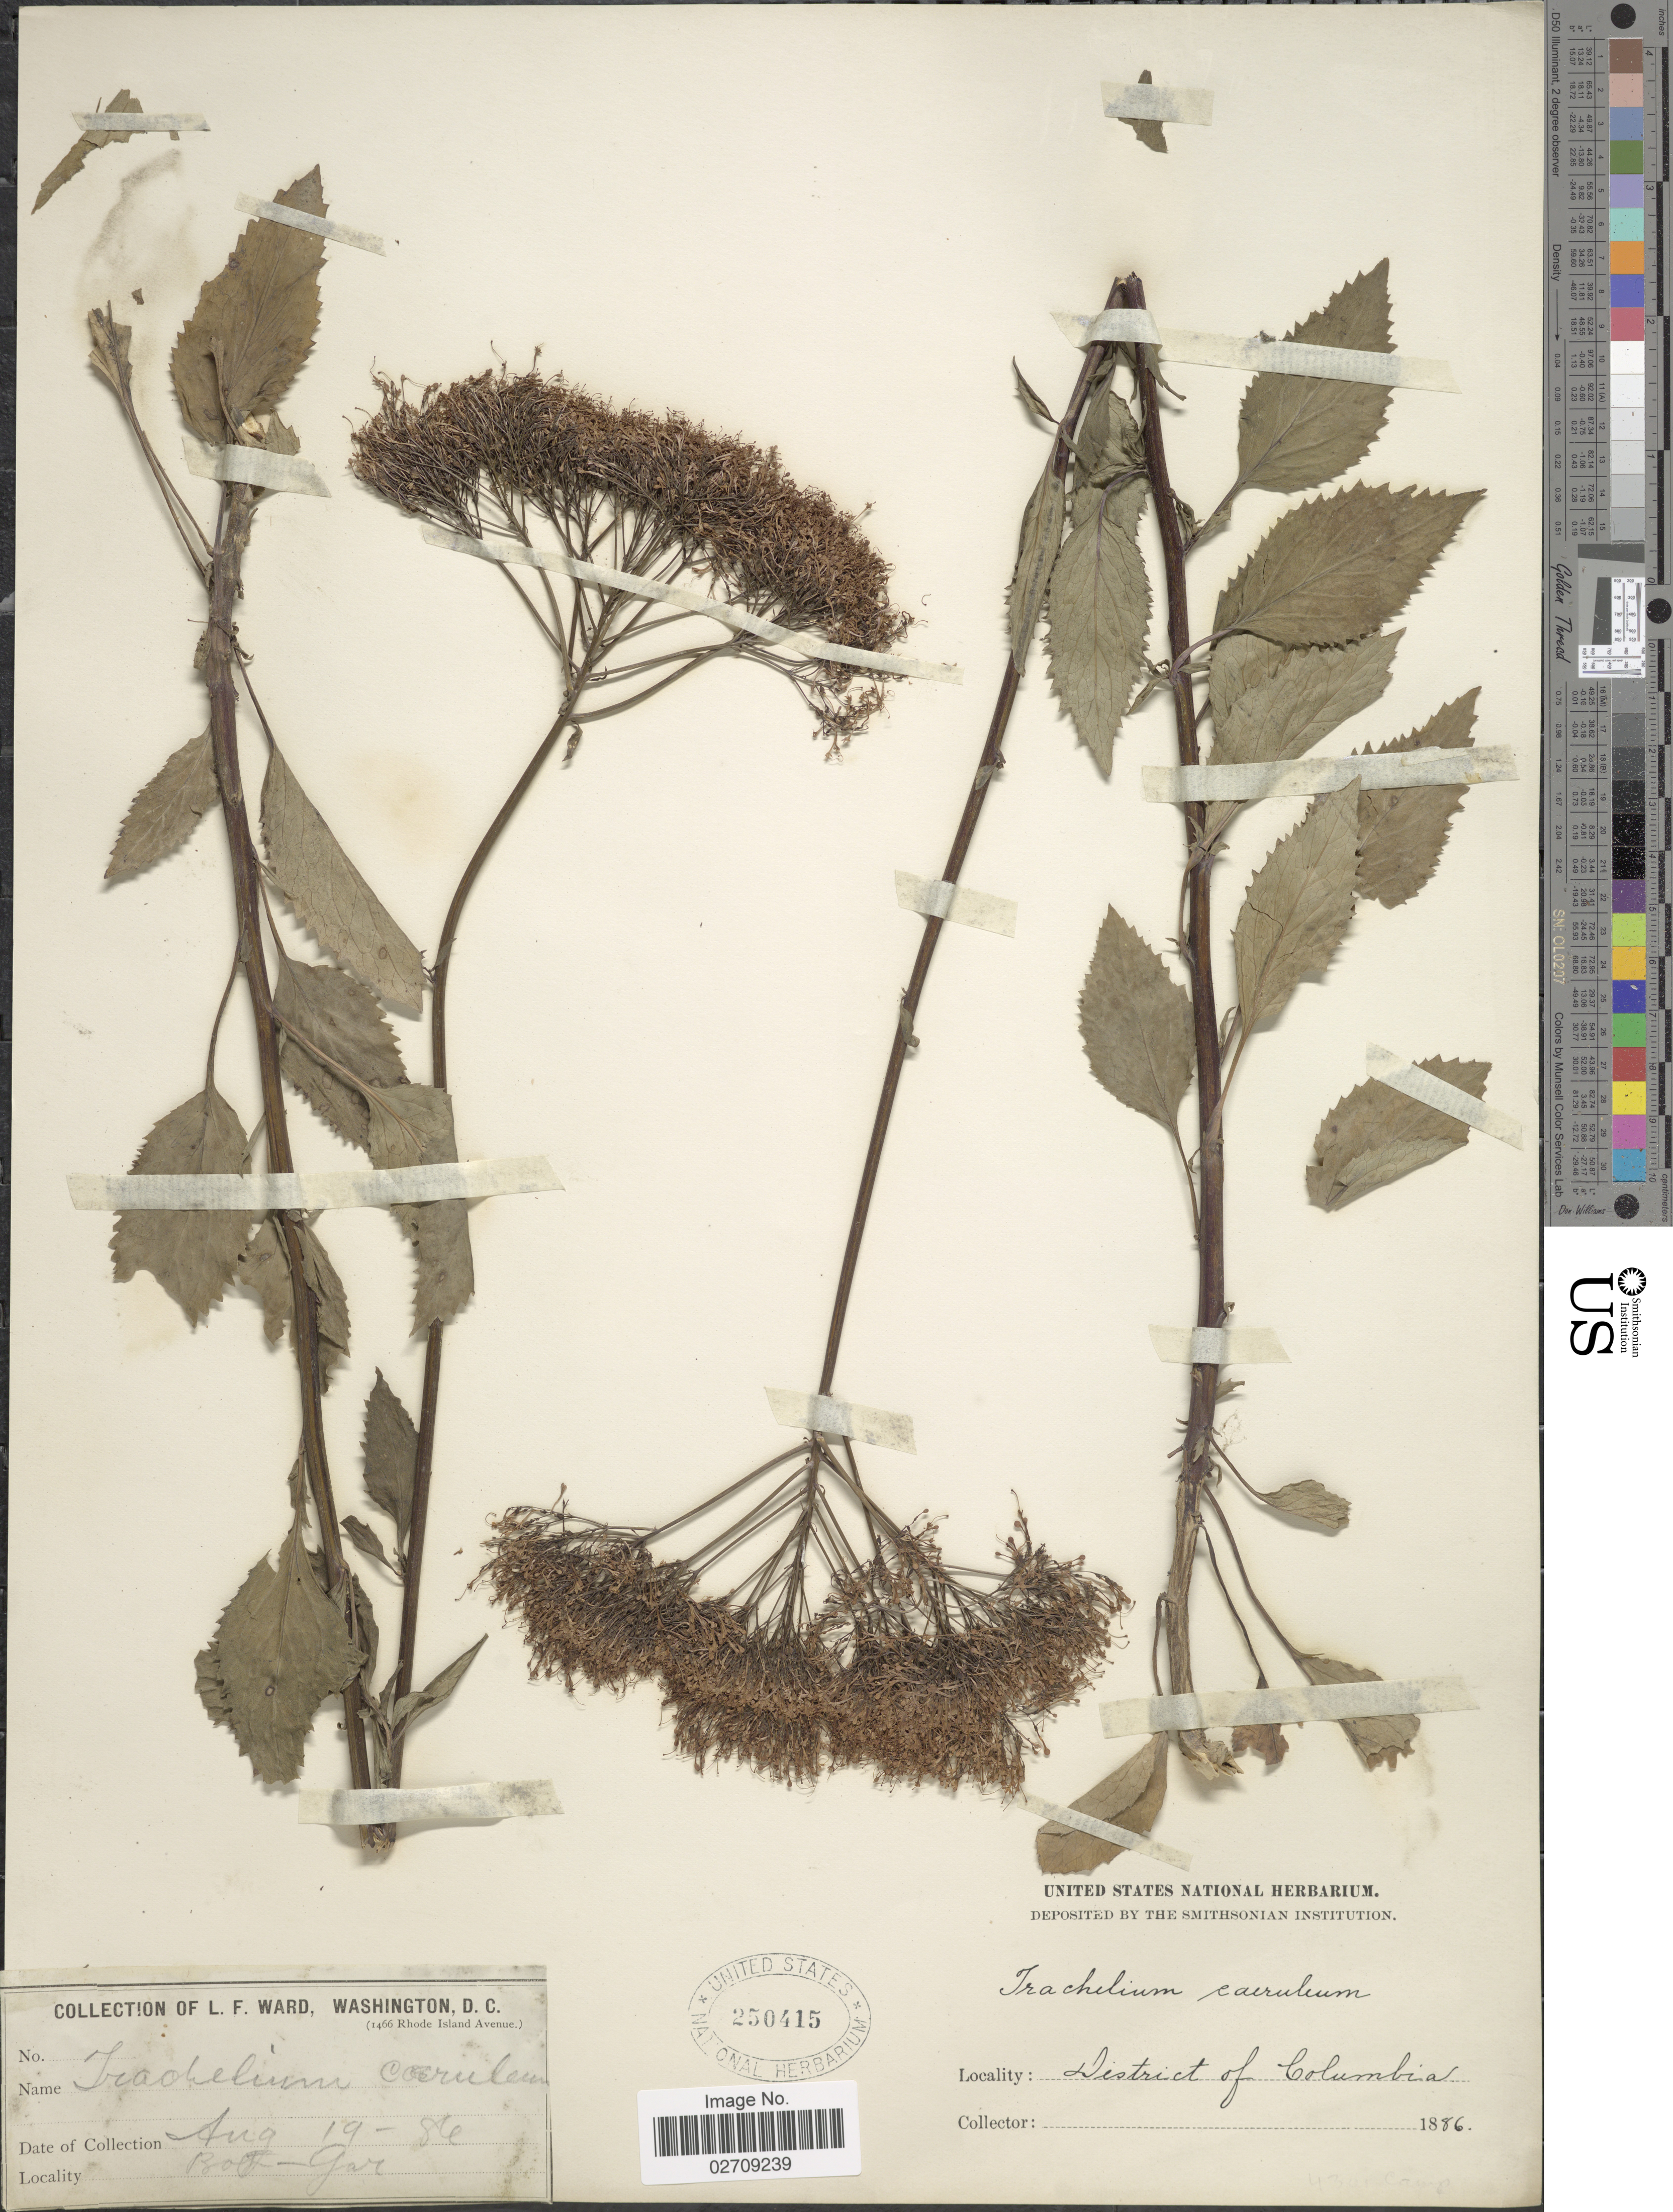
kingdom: Plantae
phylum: Tracheophyta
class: Magnoliopsida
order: Asterales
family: Campanulaceae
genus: Trachelium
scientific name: Trachelium caeruleum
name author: L.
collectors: L. F. Ward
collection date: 1886-08-19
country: United States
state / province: District of Columbia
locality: Bot. Gar.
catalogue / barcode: US 250415